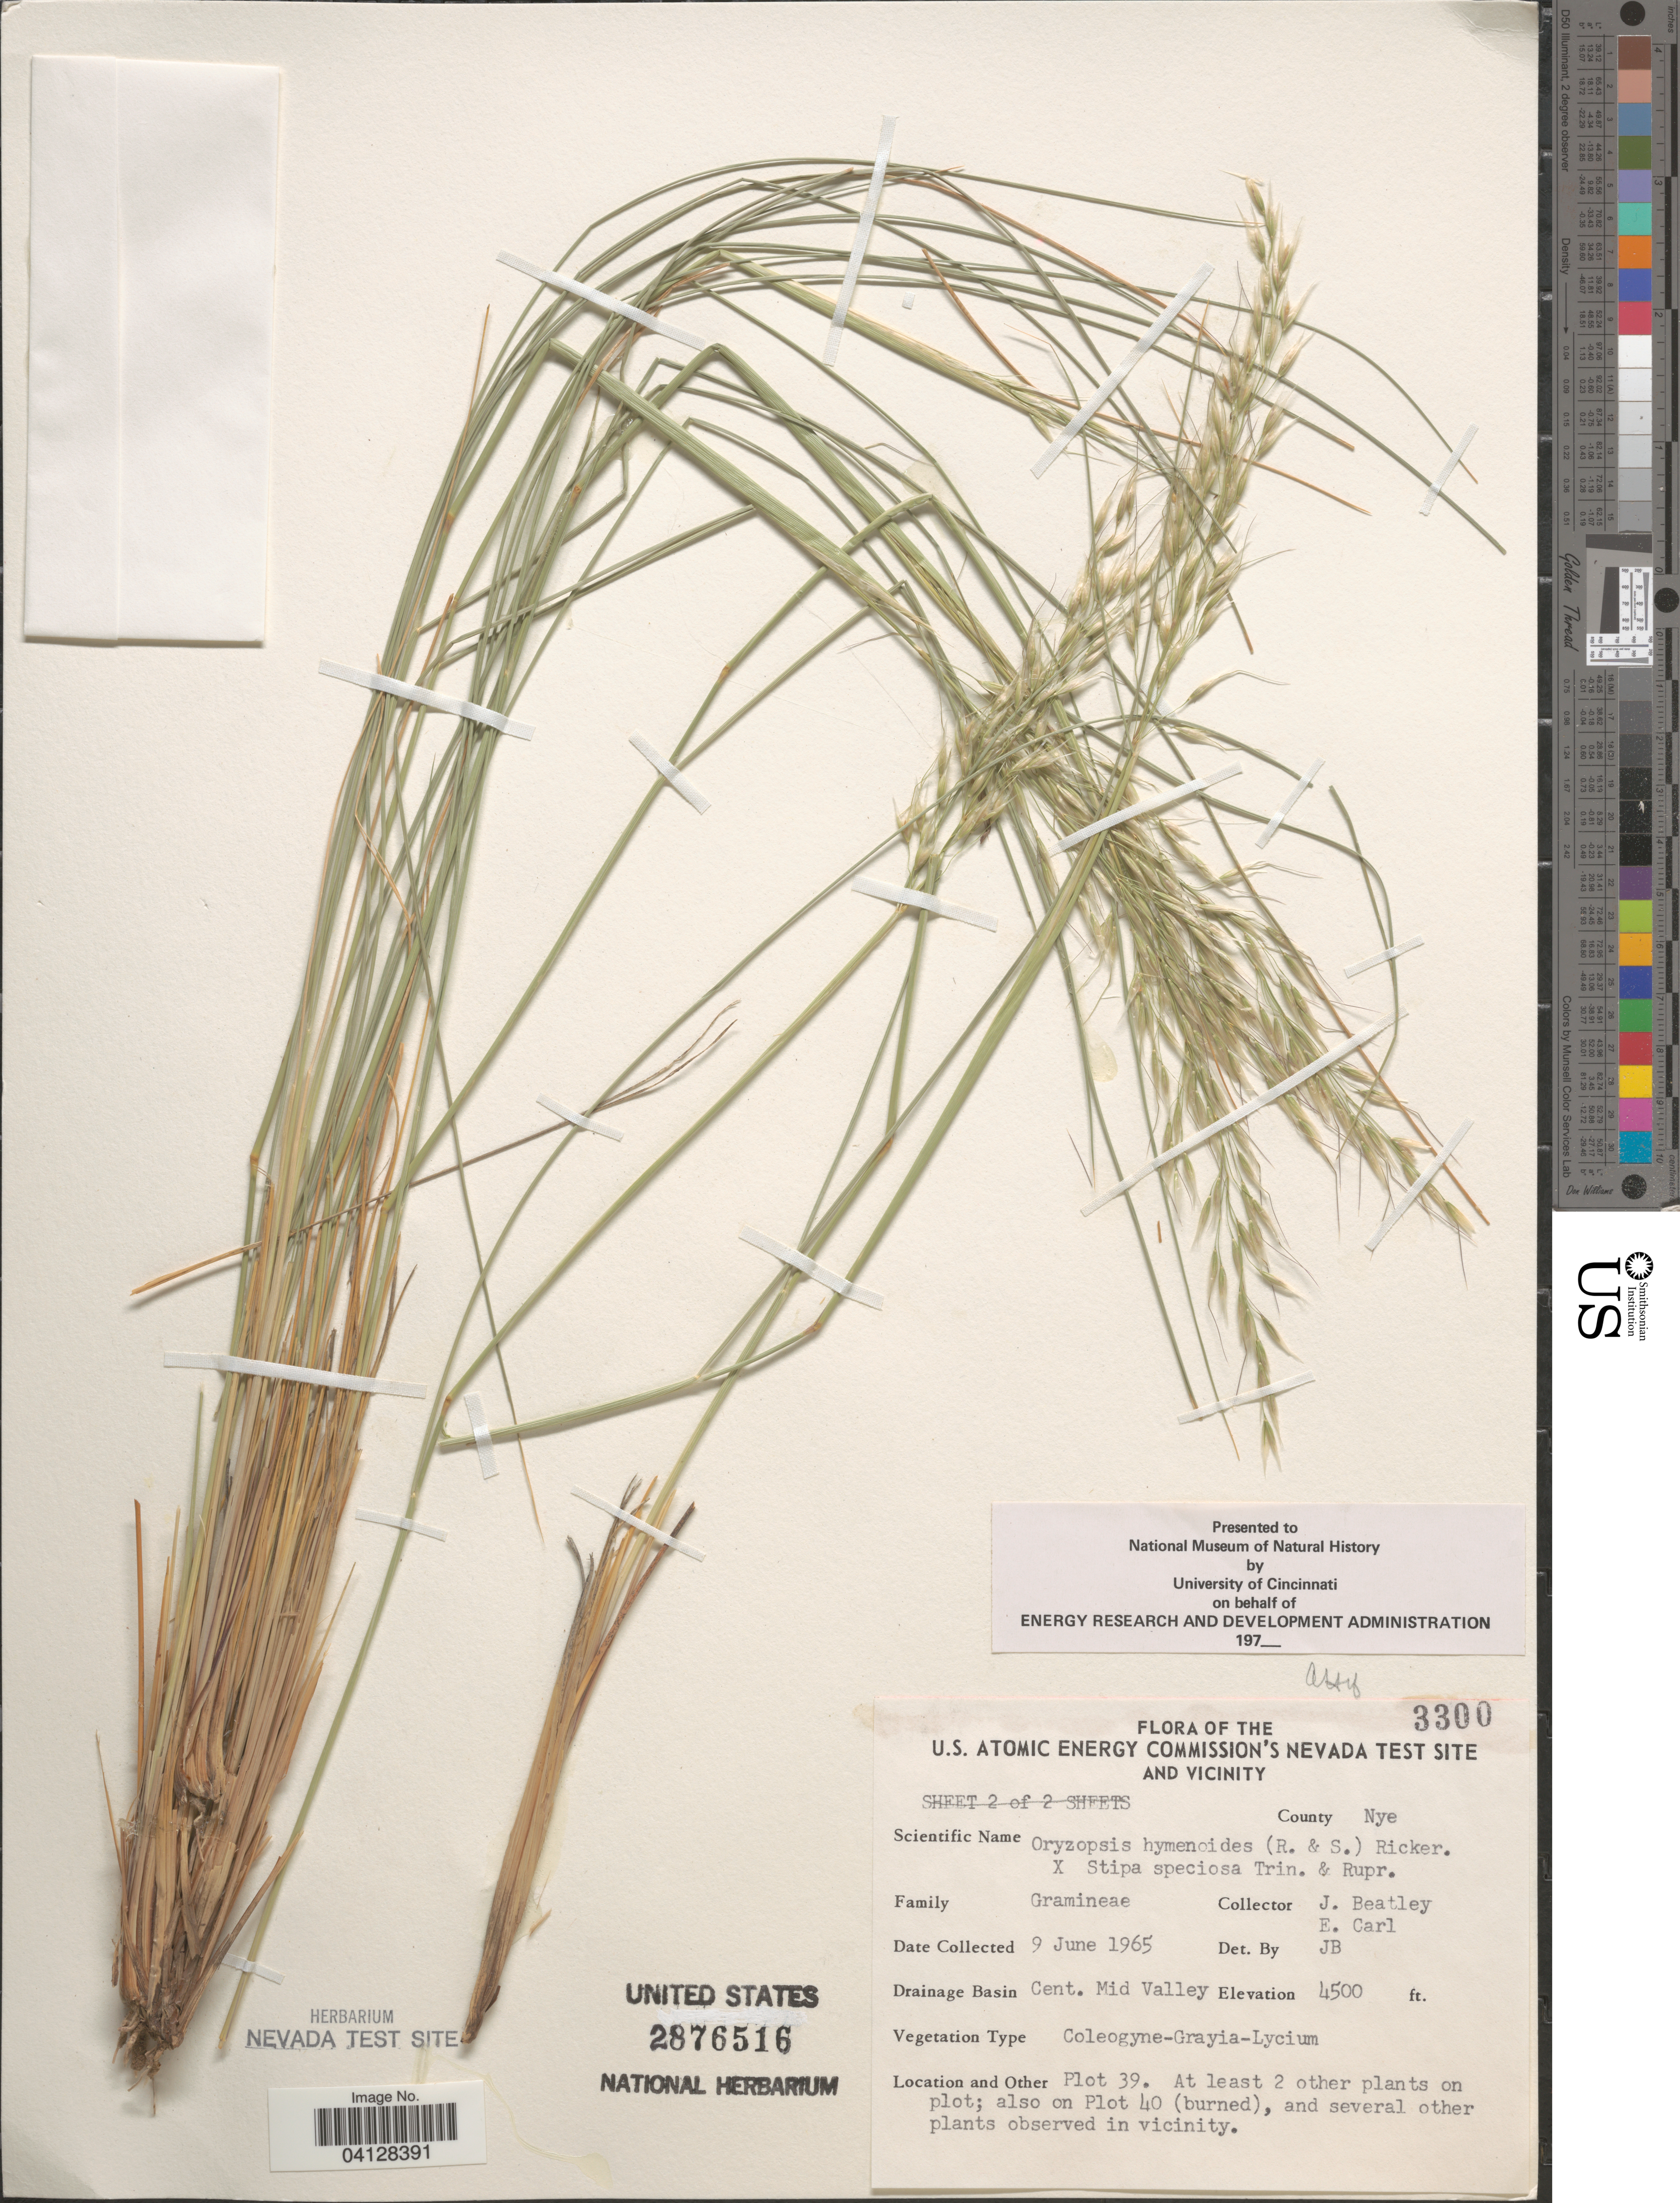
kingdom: Plantae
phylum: Tracheophyta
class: Liliopsida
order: Poales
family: Poaceae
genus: Oryzopsis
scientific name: Oryzopsis hymenoides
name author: (Roem. & Schult.) Ricker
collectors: J. C. Beatley & E. Carl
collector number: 3300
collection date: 1965-06-09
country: United States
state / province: Nevada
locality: The U.S. Atomic Energy Commission's Nevada Test Site and vicinity. County Nye. Drainage Basin Cent. Mid Valley. Plot 39. Also on Plot 40 (burned).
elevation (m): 1372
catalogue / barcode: US 2876516